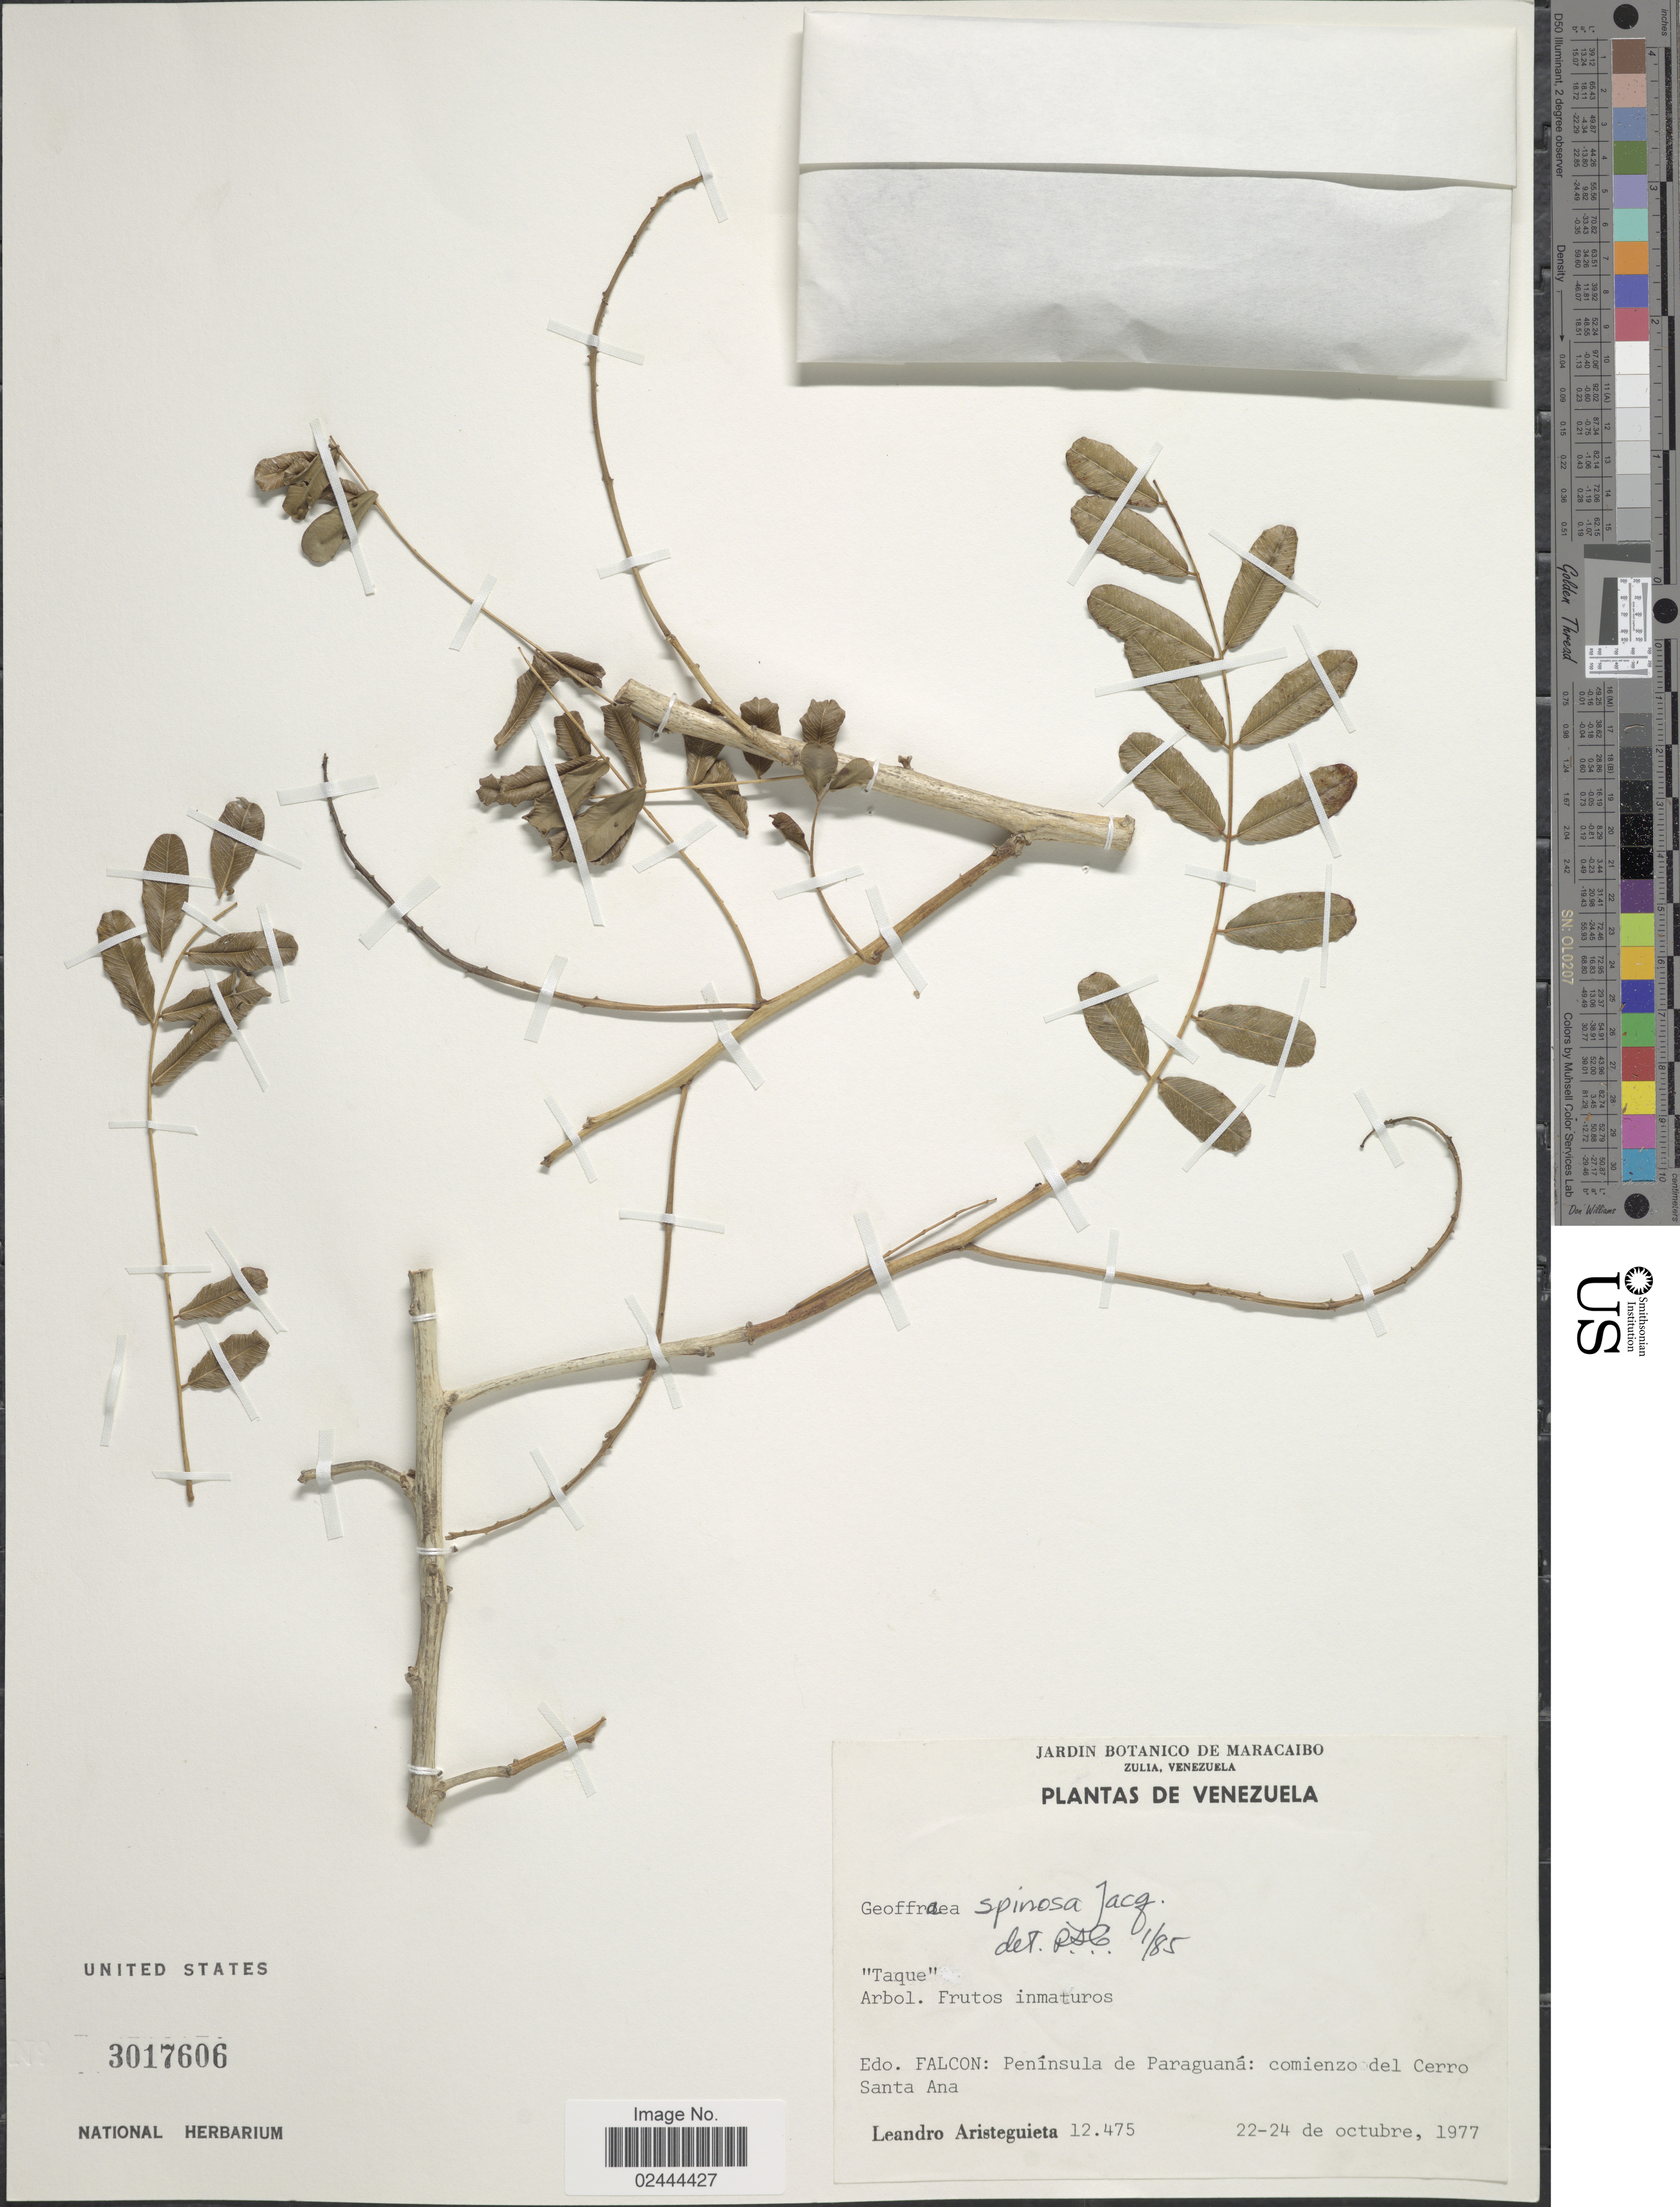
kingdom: Plantae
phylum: Tracheophyta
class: Magnoliopsida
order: Fabales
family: Fabaceae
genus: Geoffroea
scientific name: Geoffroea spinosa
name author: Jacq.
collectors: L. Aristeguieta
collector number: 12475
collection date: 1977-10-22/1977-10-24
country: Venezuela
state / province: Falcón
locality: Peninsula de Paraguana, comienzo del Cerro Santa Ana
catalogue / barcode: US 3017606